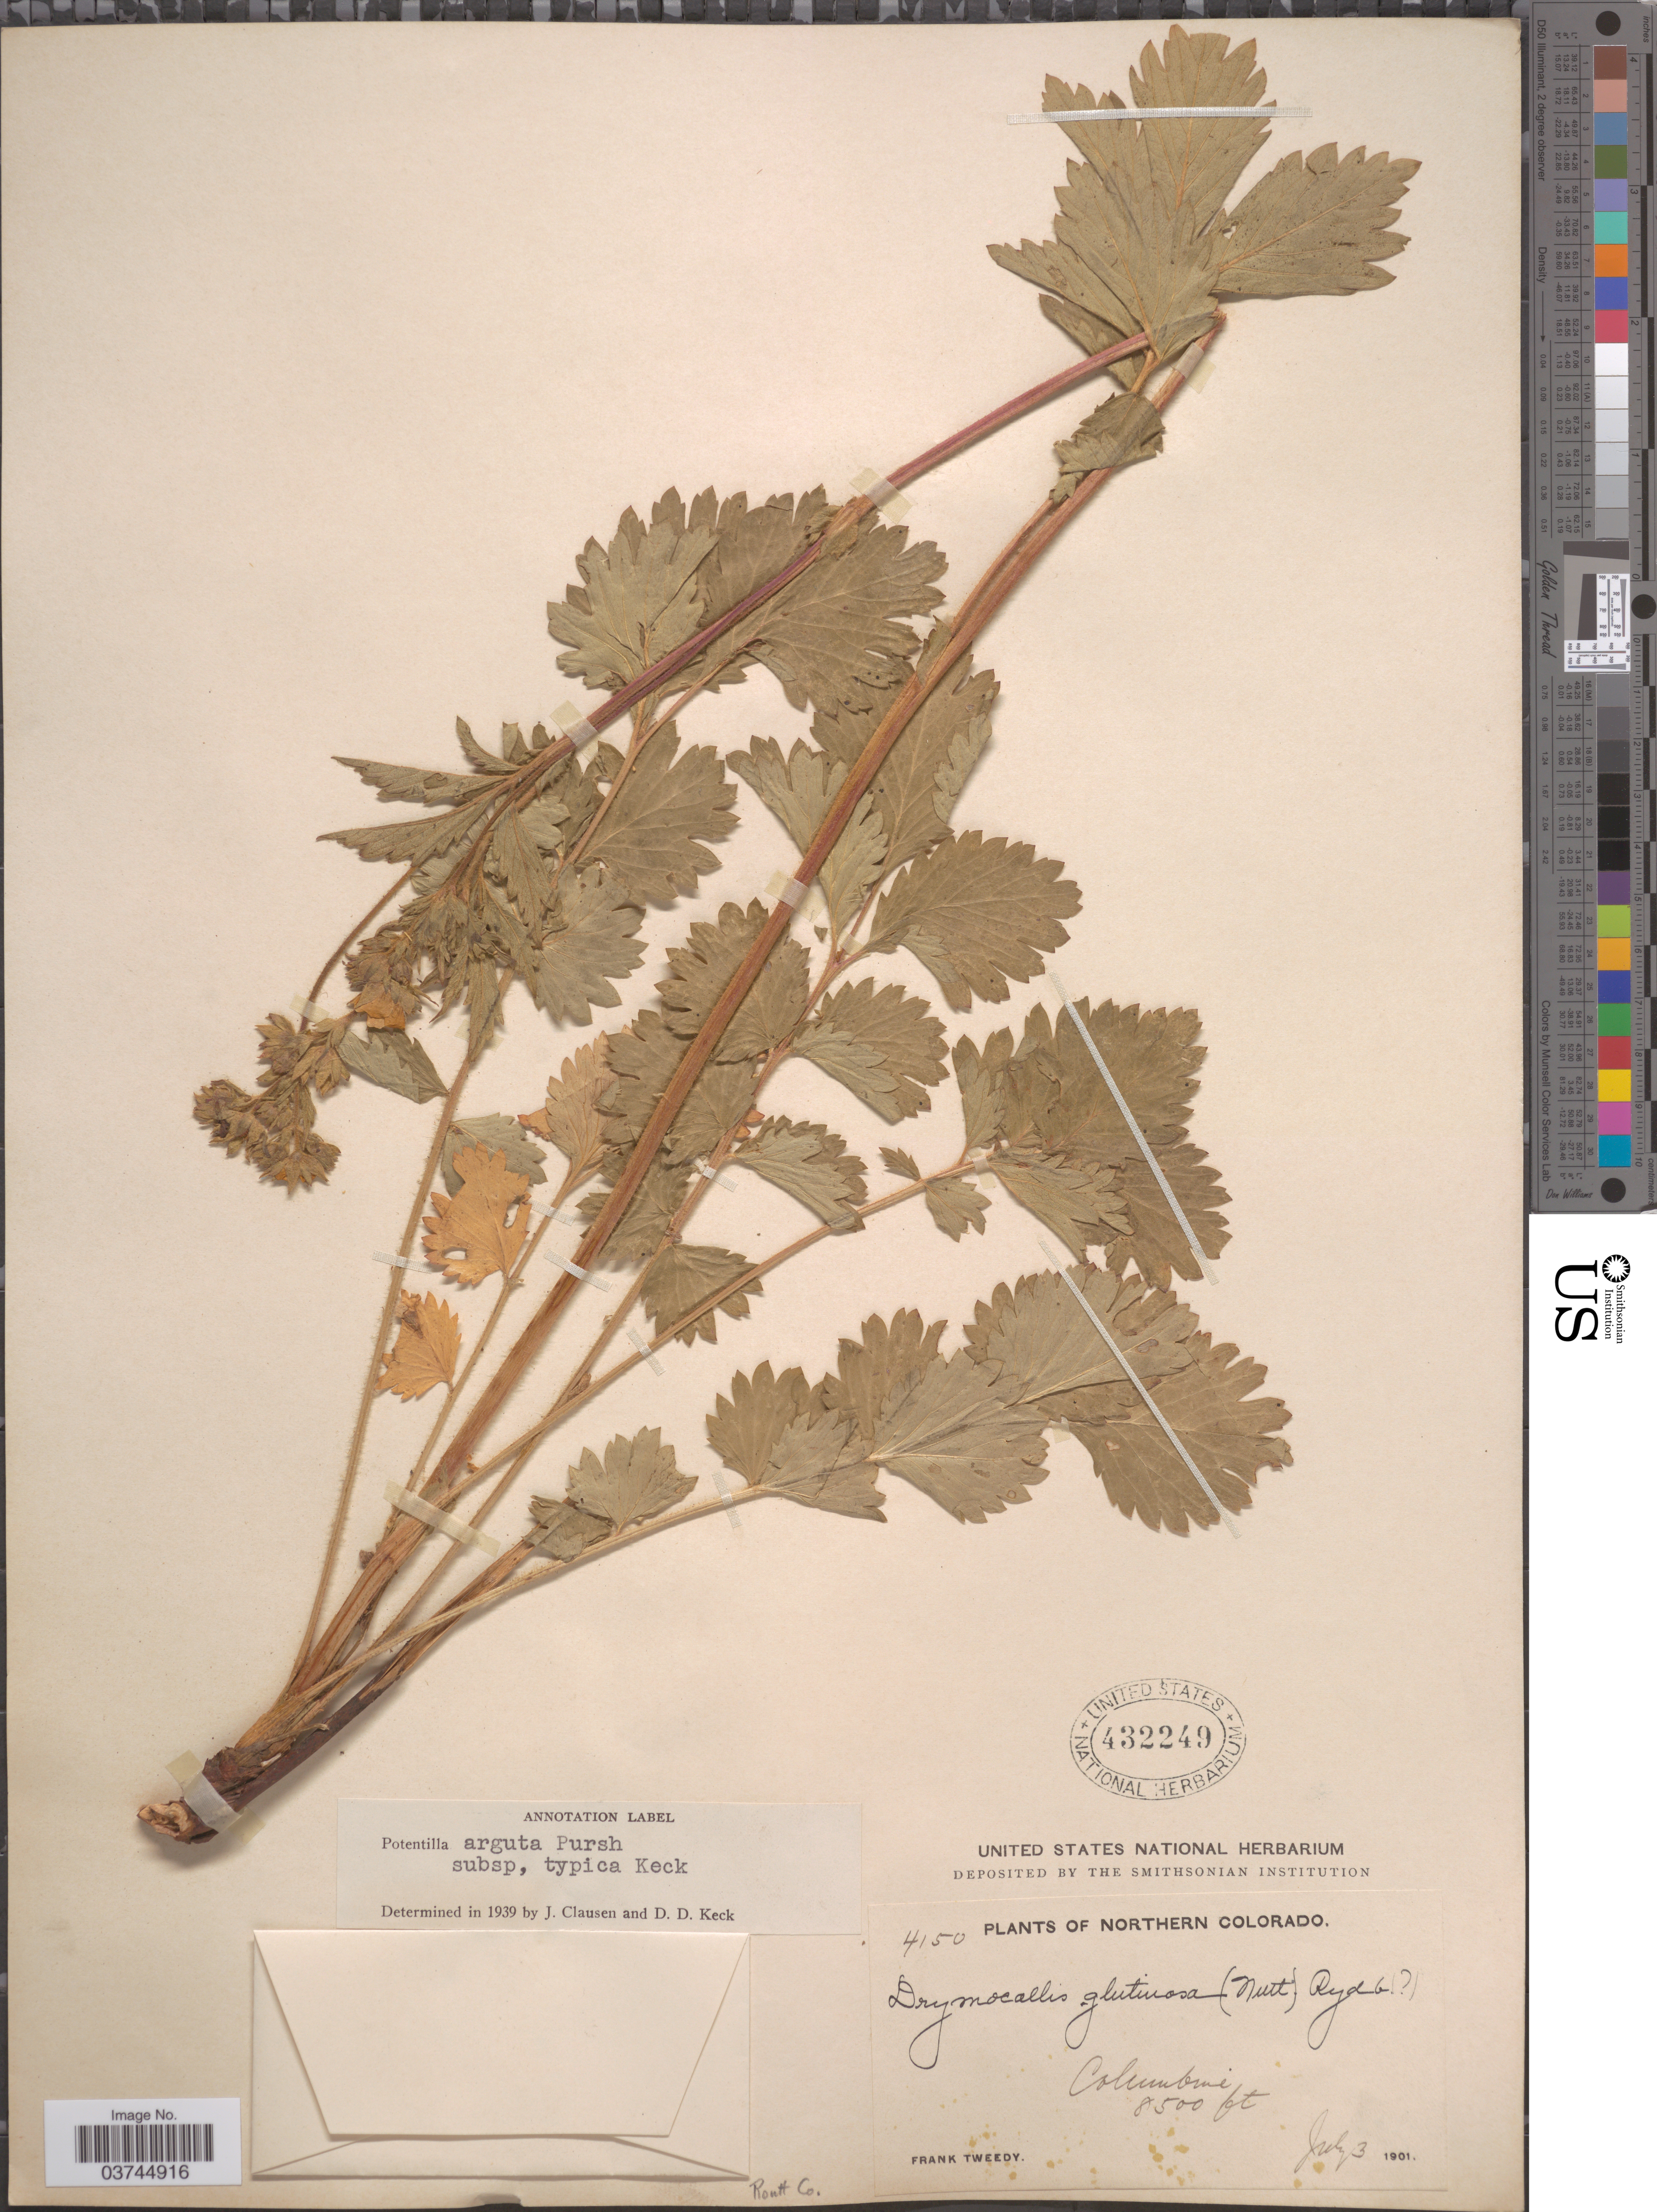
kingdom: Plantae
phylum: Tracheophyta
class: Magnoliopsida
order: Rosales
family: Rosaceae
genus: Drymocallis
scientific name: Drymocallis arguta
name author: (Pursh) Rydb.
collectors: F. Tweedy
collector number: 4150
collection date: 1901-07-03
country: United States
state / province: Colorado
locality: Northern Colorado. Columbine.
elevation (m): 2591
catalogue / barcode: US 432249